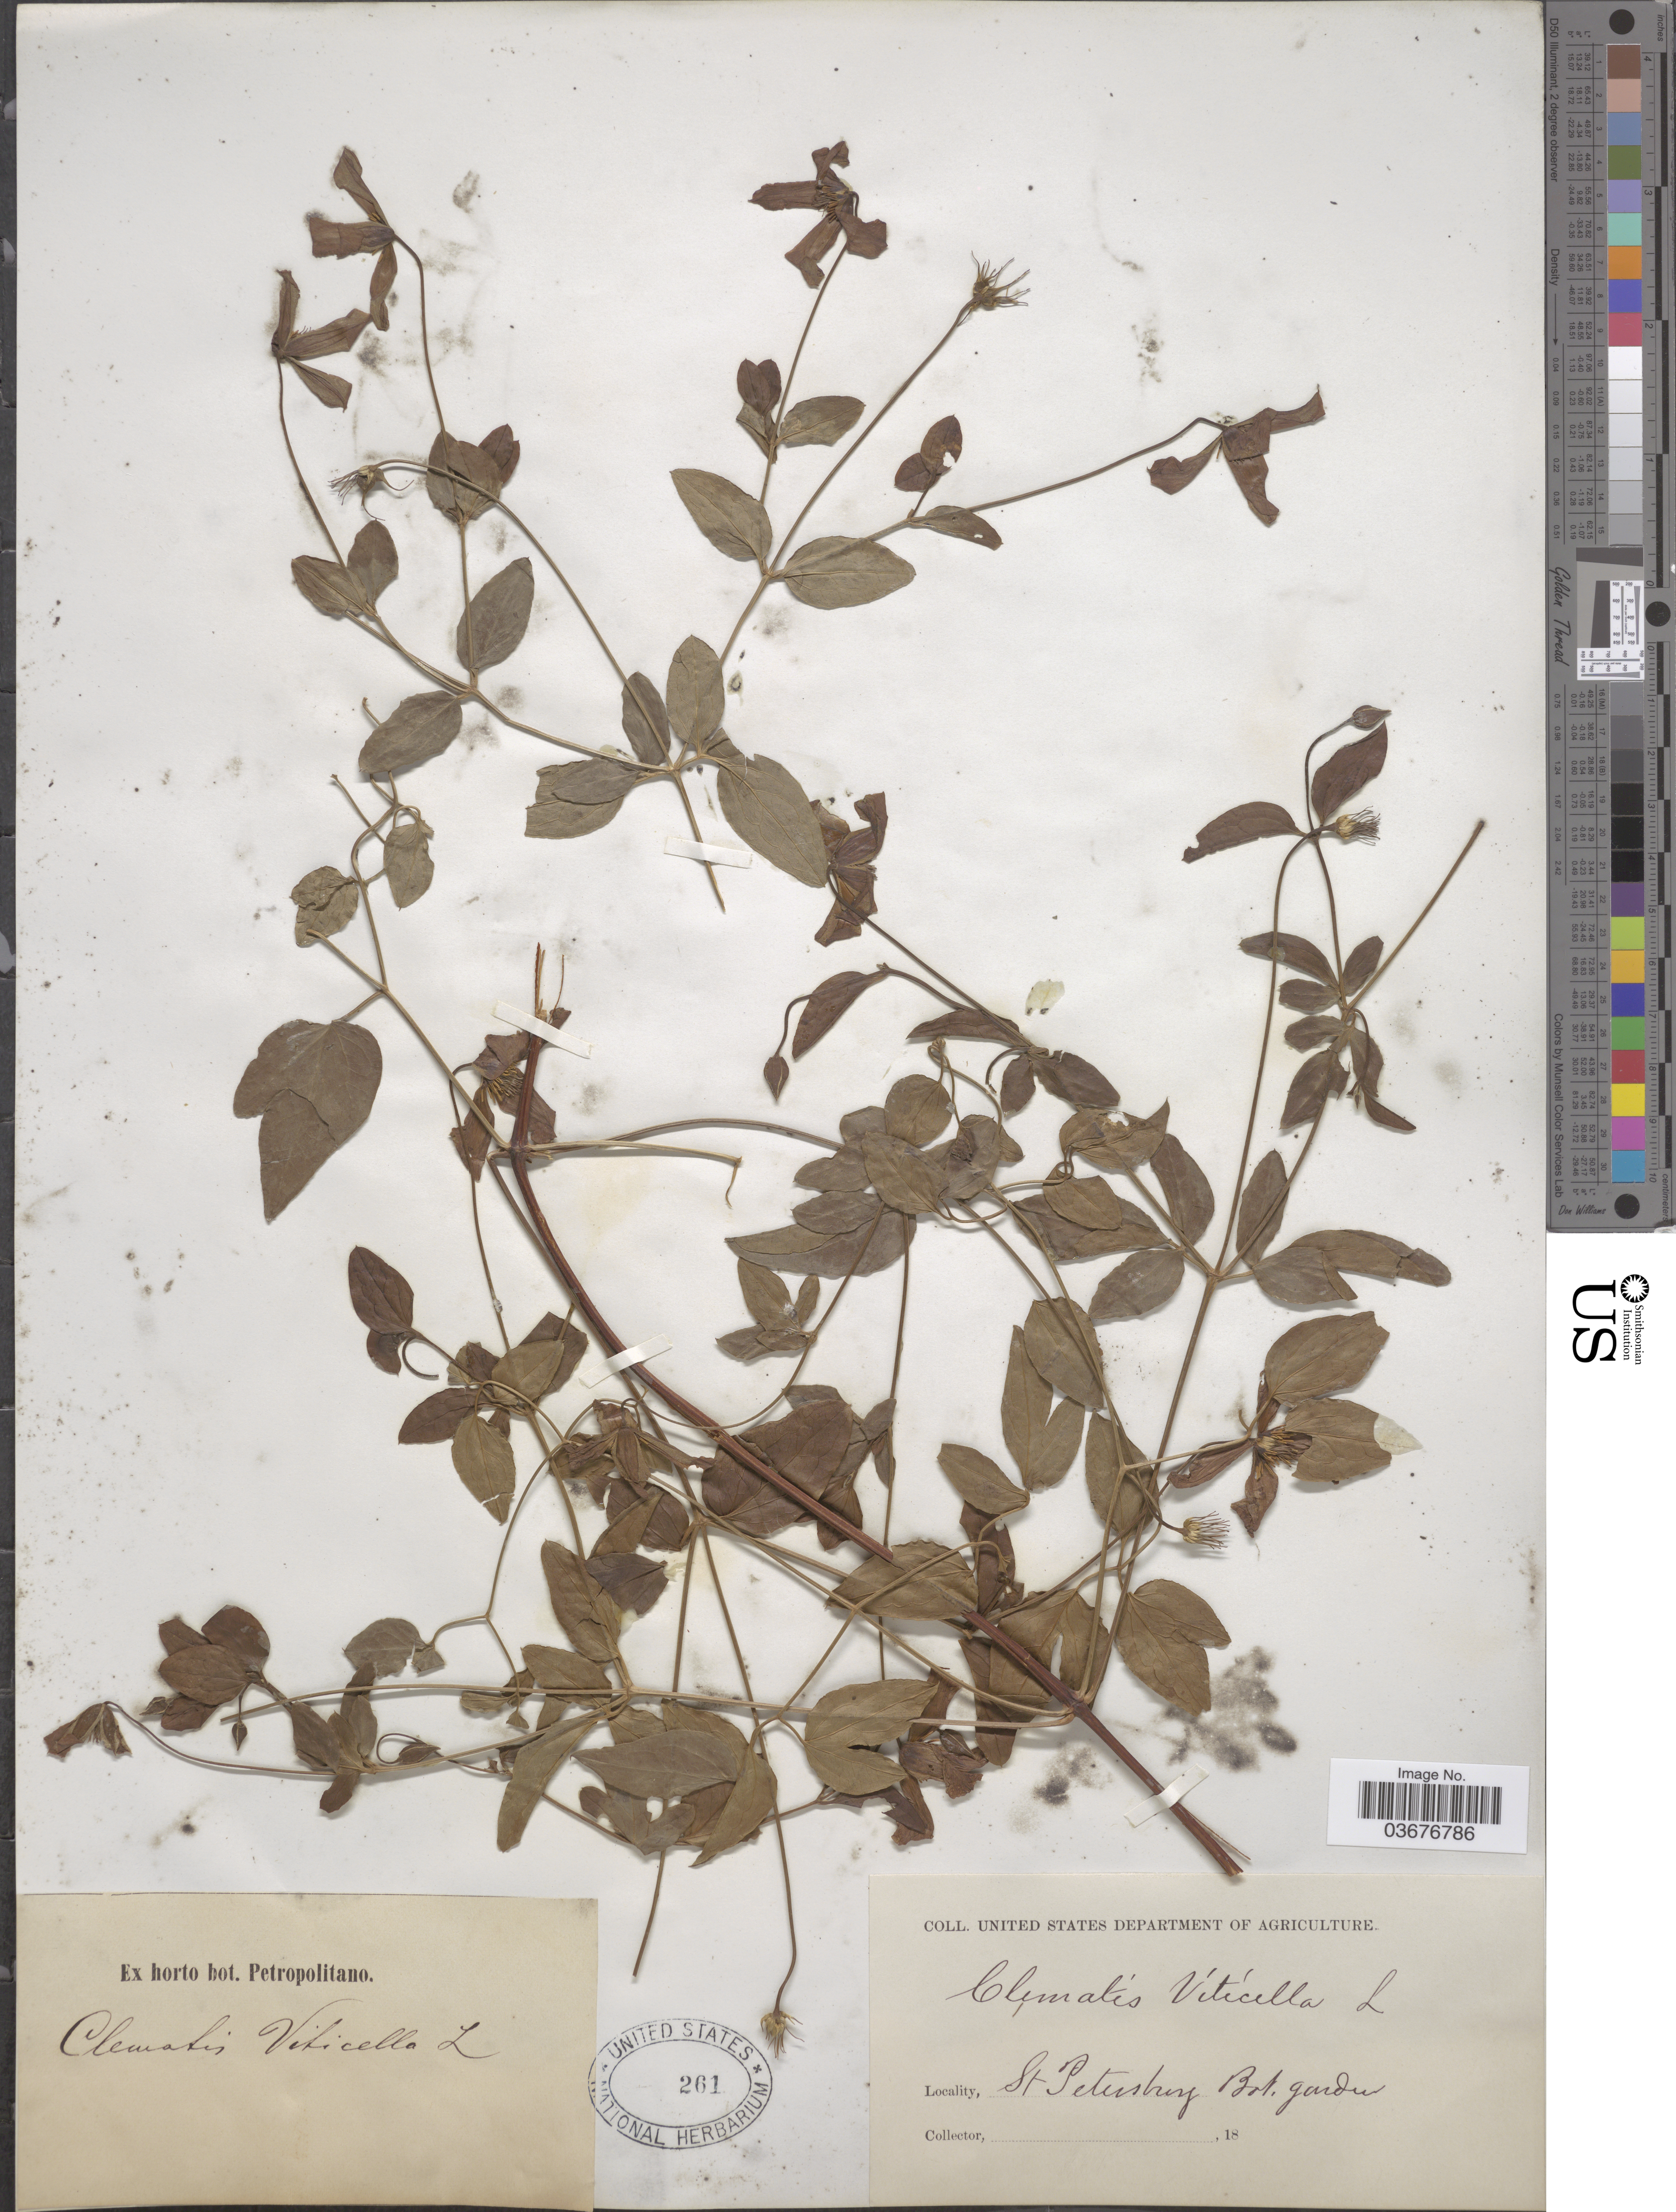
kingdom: Plantae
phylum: Tracheophyta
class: Magnoliopsida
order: Ranunculales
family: Ranunculaceae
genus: Clematis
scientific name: Clematis viticella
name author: L.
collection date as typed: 18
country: Russian Federation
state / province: St. Petersburg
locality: St. Petersburg Bot. garden.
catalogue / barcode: US 261